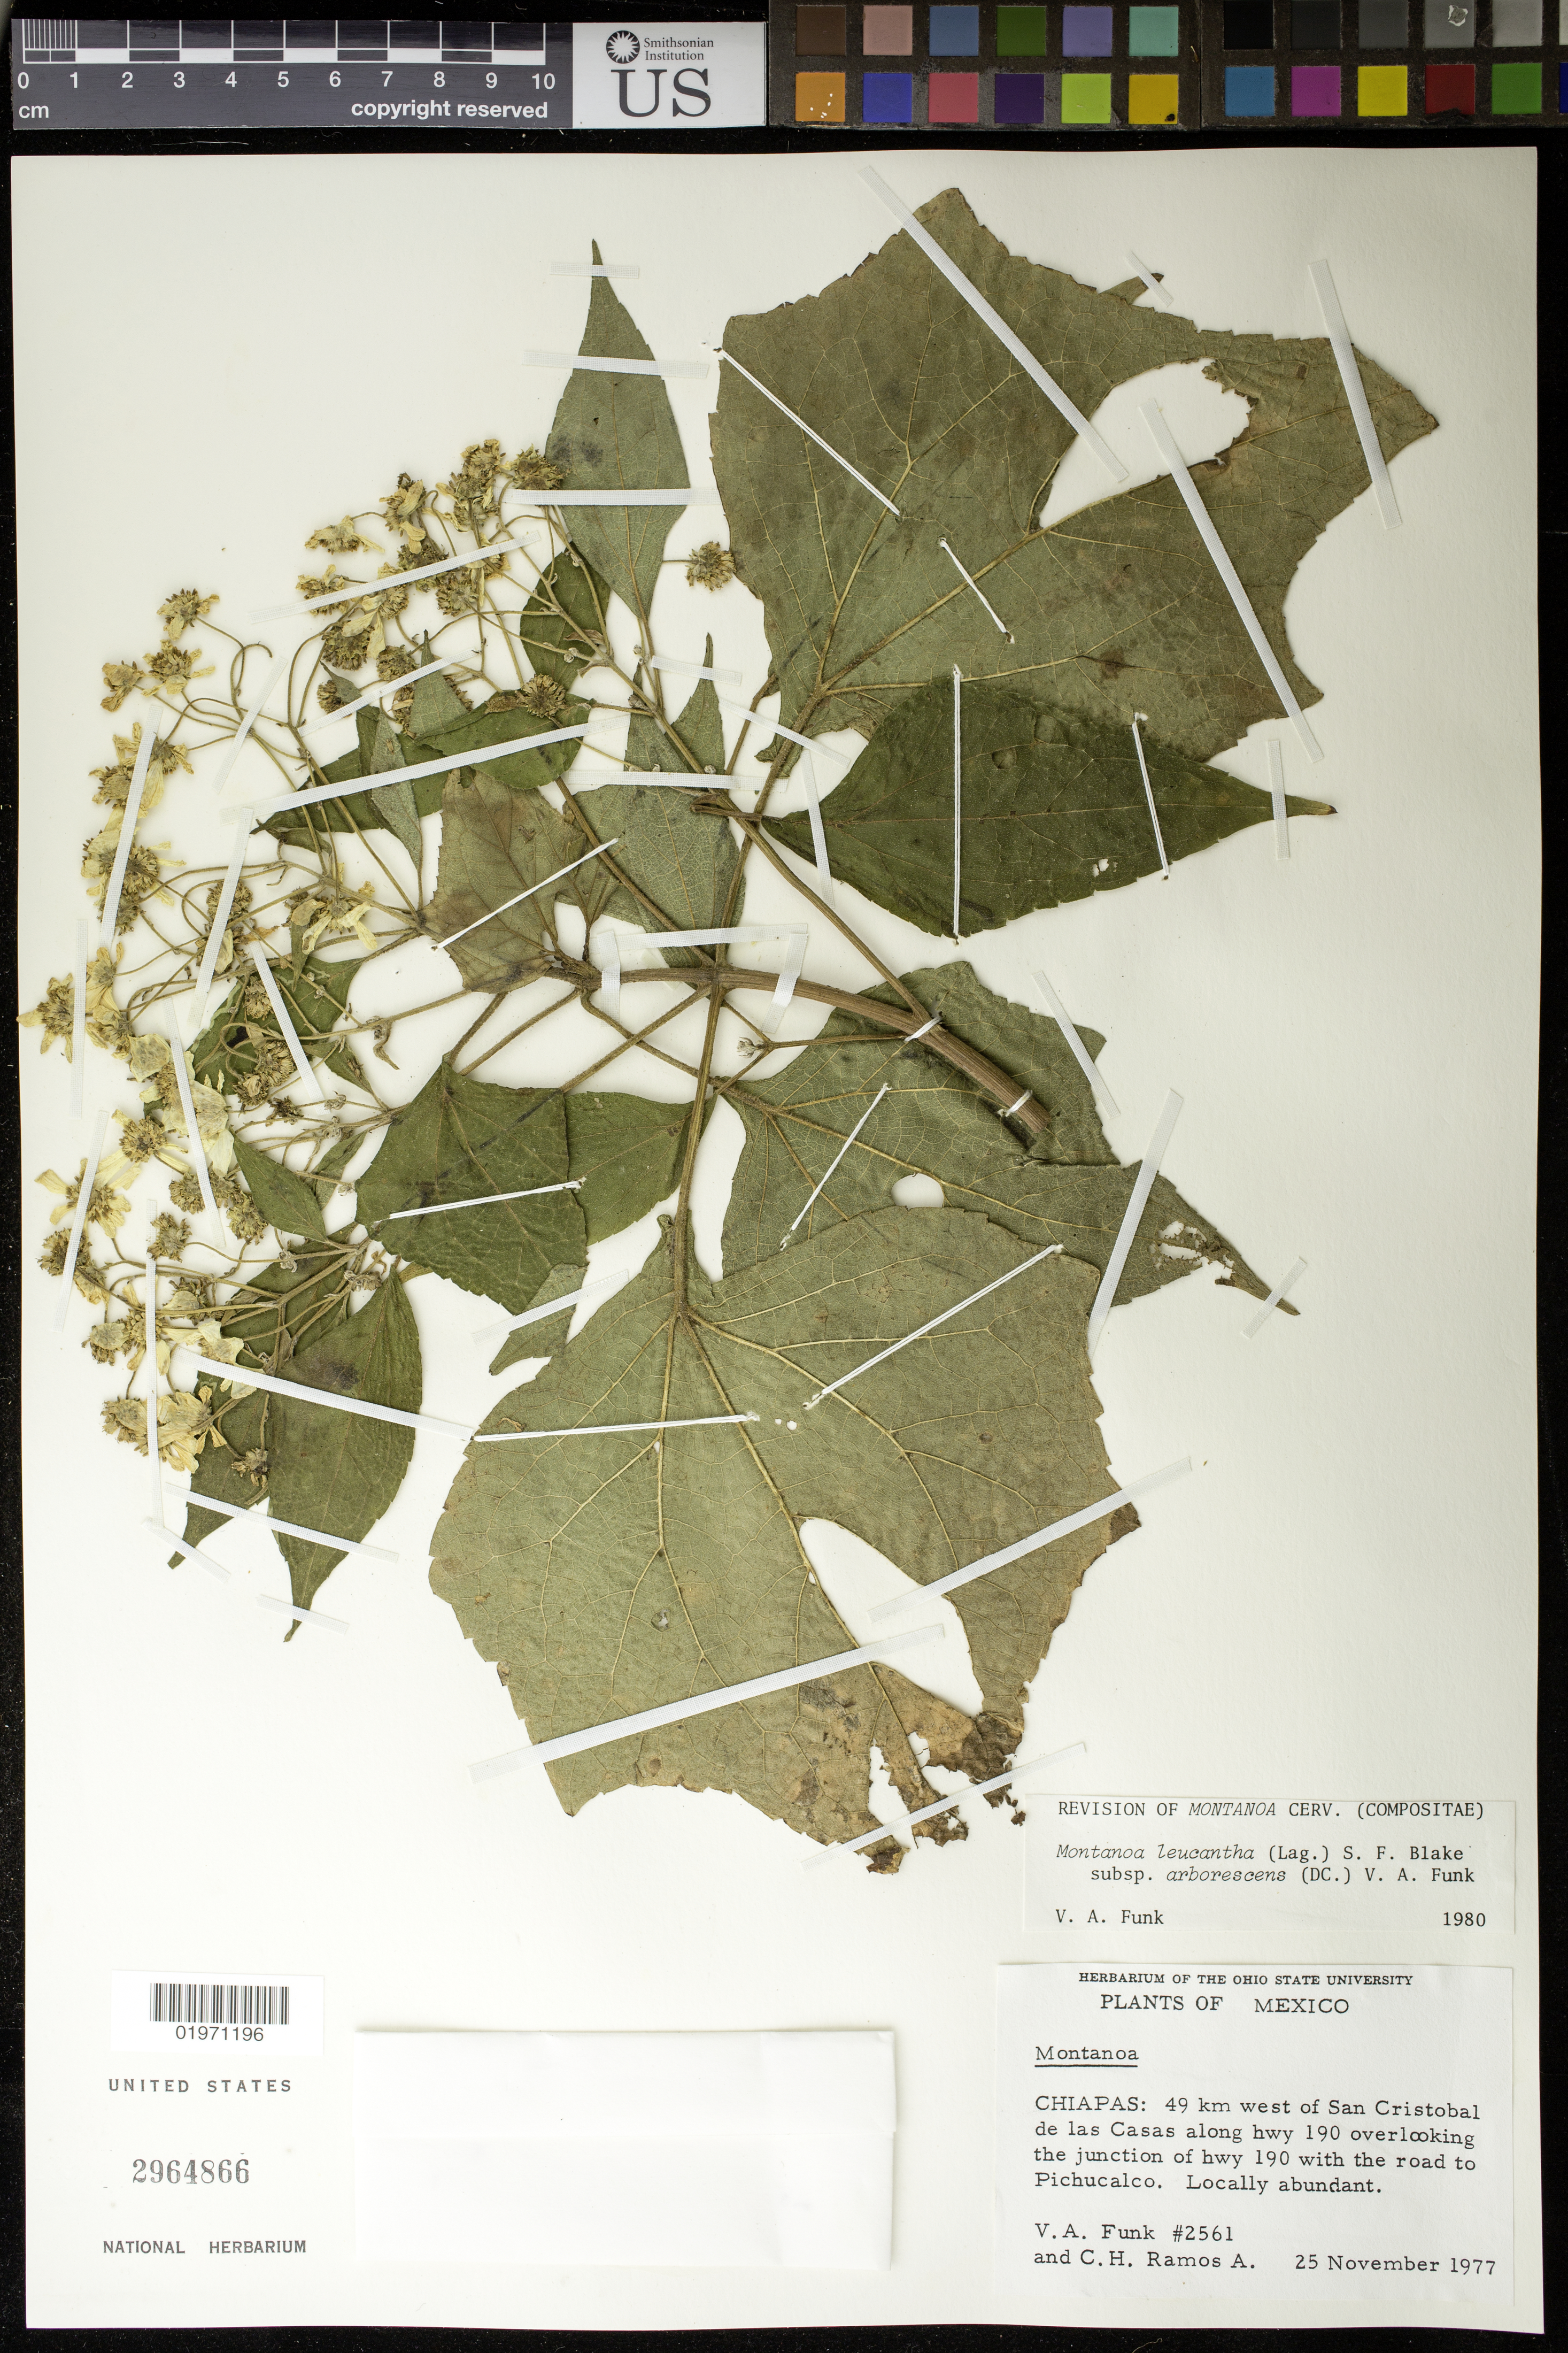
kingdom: Plantae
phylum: Tracheophyta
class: Magnoliopsida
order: Asterales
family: Asteraceae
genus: Montanoa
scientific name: Montanoa leucantha subsp. arborescens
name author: (DC.) V.A. Funk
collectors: V. Funk & C. Ramos A.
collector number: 2561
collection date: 1977-11-25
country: Mexico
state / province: Chiapas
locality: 49 mi W of San Cristobal de las Casas along Hwy 190 overlooking the Jct of Hwy 190 with the road to Pichucalco.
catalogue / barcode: US 2964866